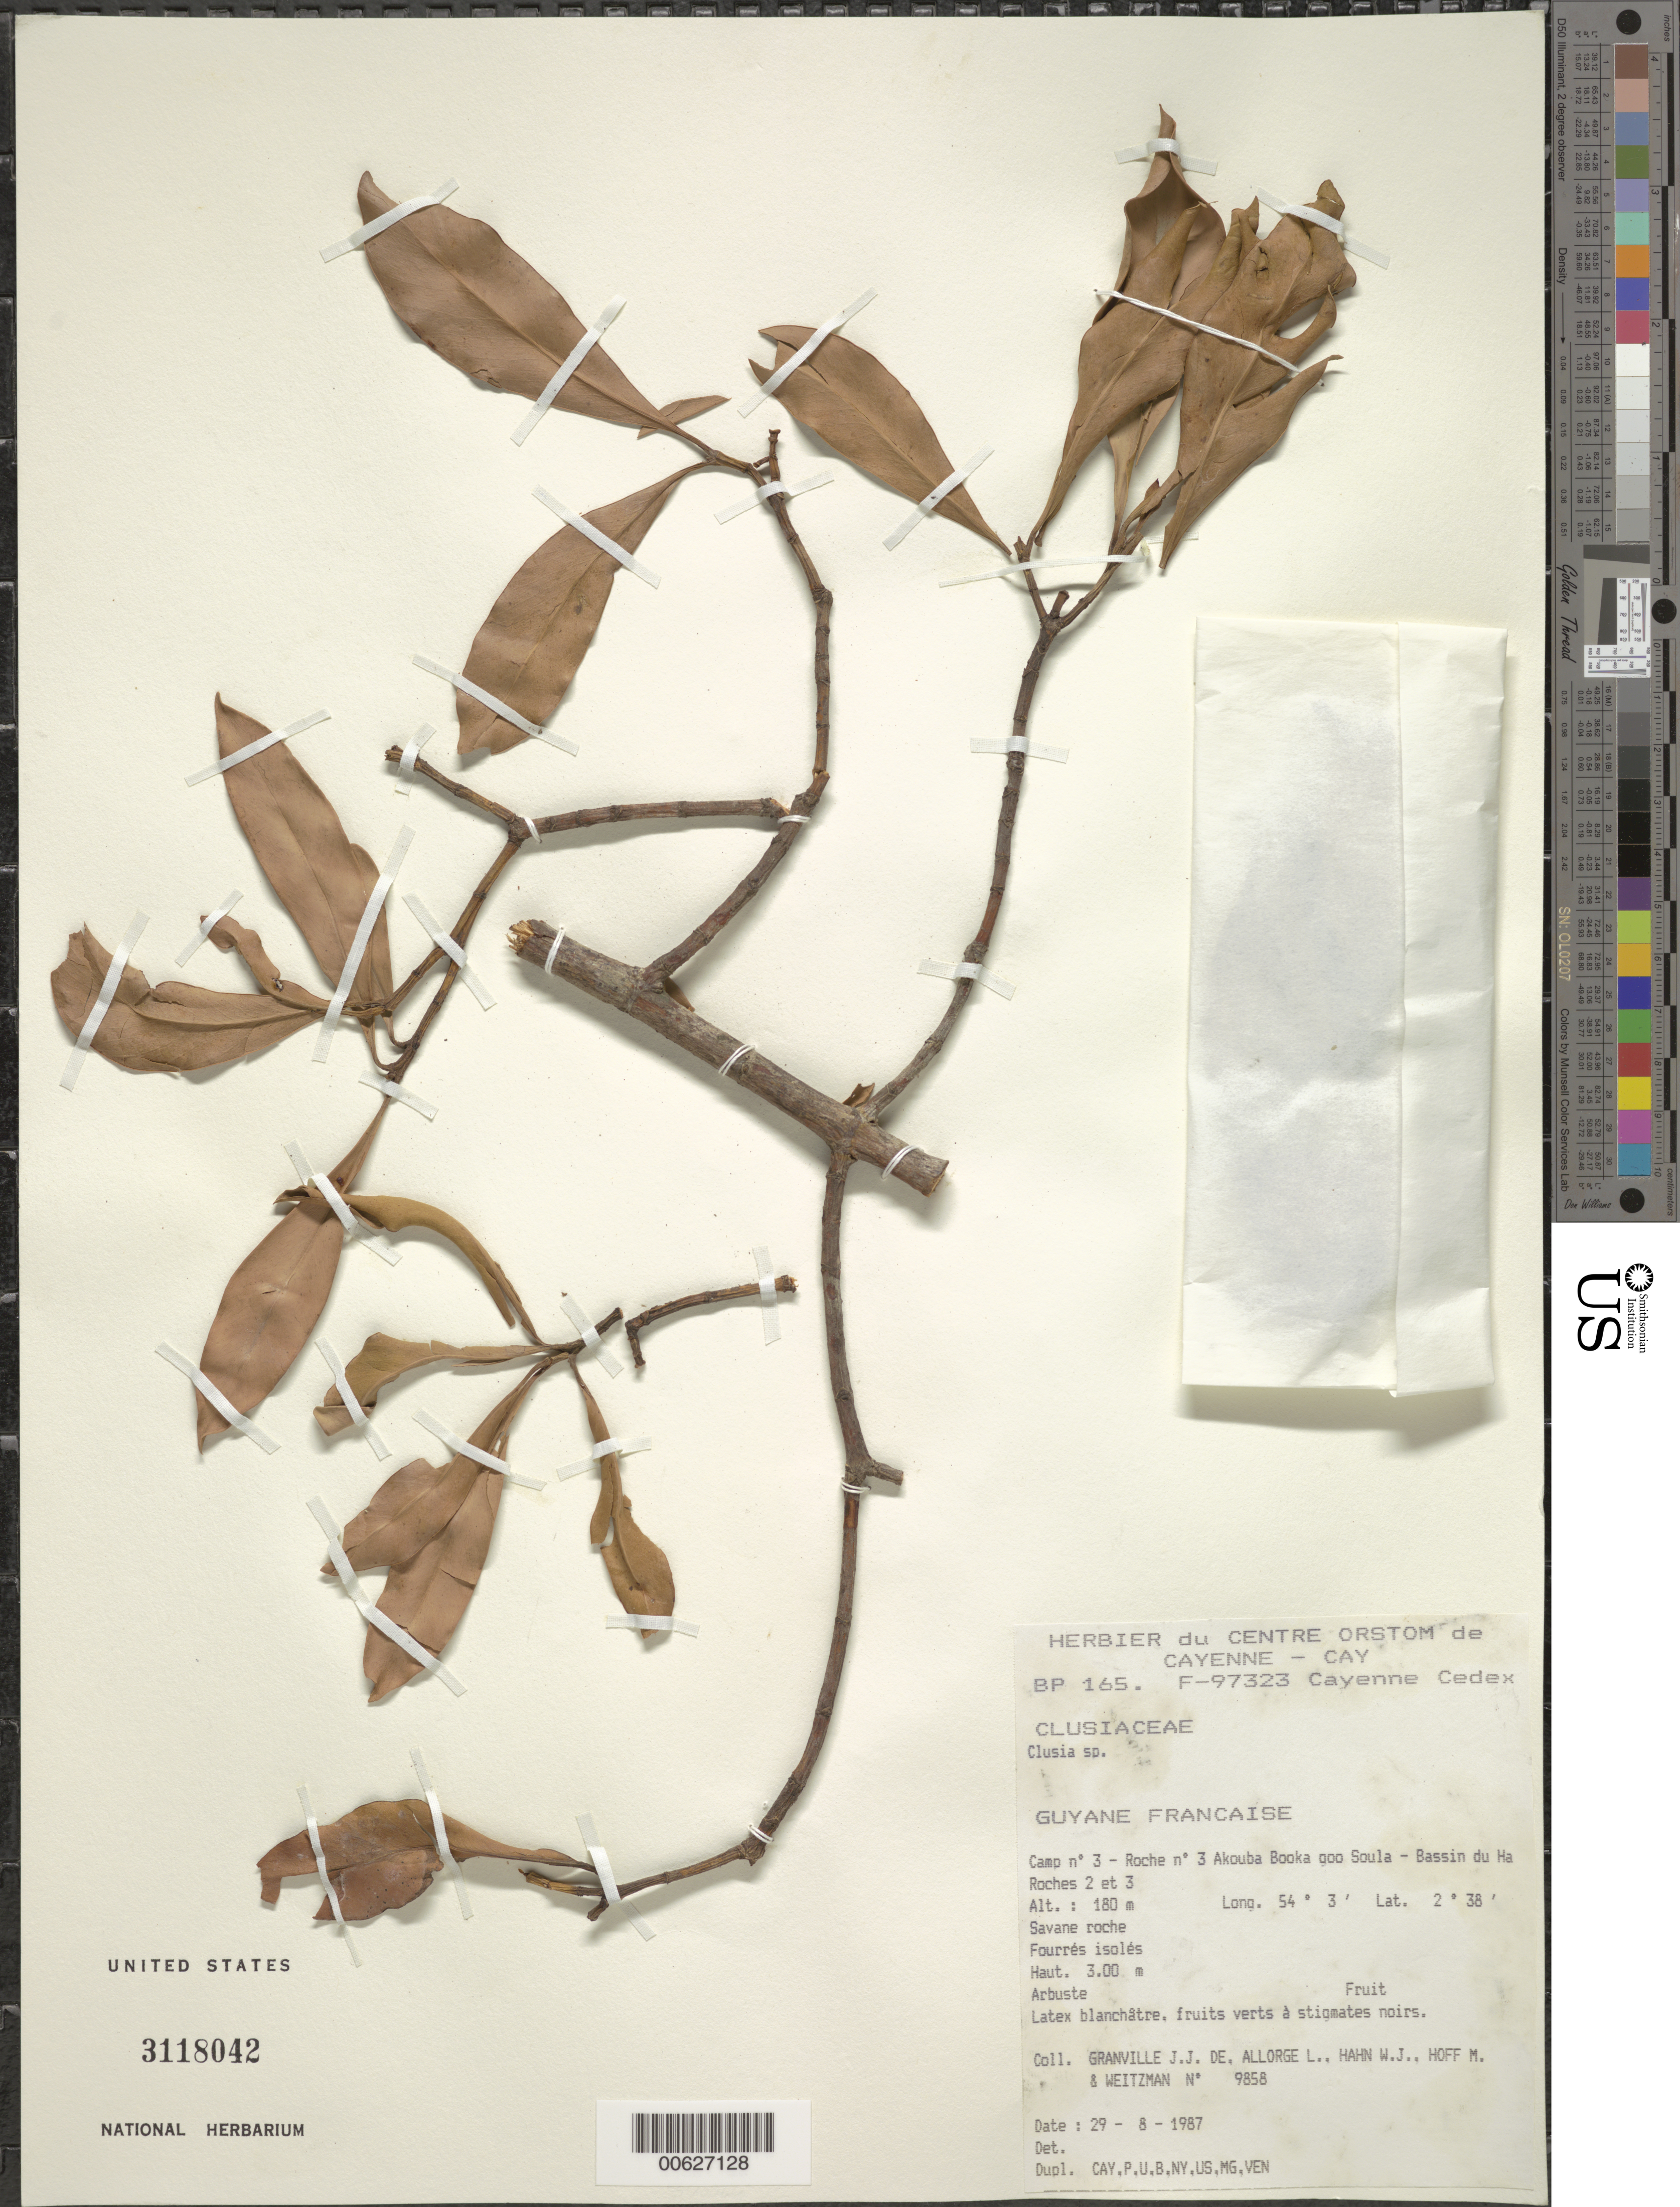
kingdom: Plantae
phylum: Tracheophyta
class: Magnoliopsida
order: Malpighiales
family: Clusiaceae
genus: Clusia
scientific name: Clusia sp.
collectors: J.-J. de Granville, L. Allorge, W. J. Hahn, M. Hoff & Weitzman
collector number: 9858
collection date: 1987-08-29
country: French Guiana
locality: Guyane Francaise, Camp n° 3 - Roche n° 3 Akouba Booka goo Soula - Bassin du Ha Roches 2 et 3.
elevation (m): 180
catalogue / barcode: US 3118042